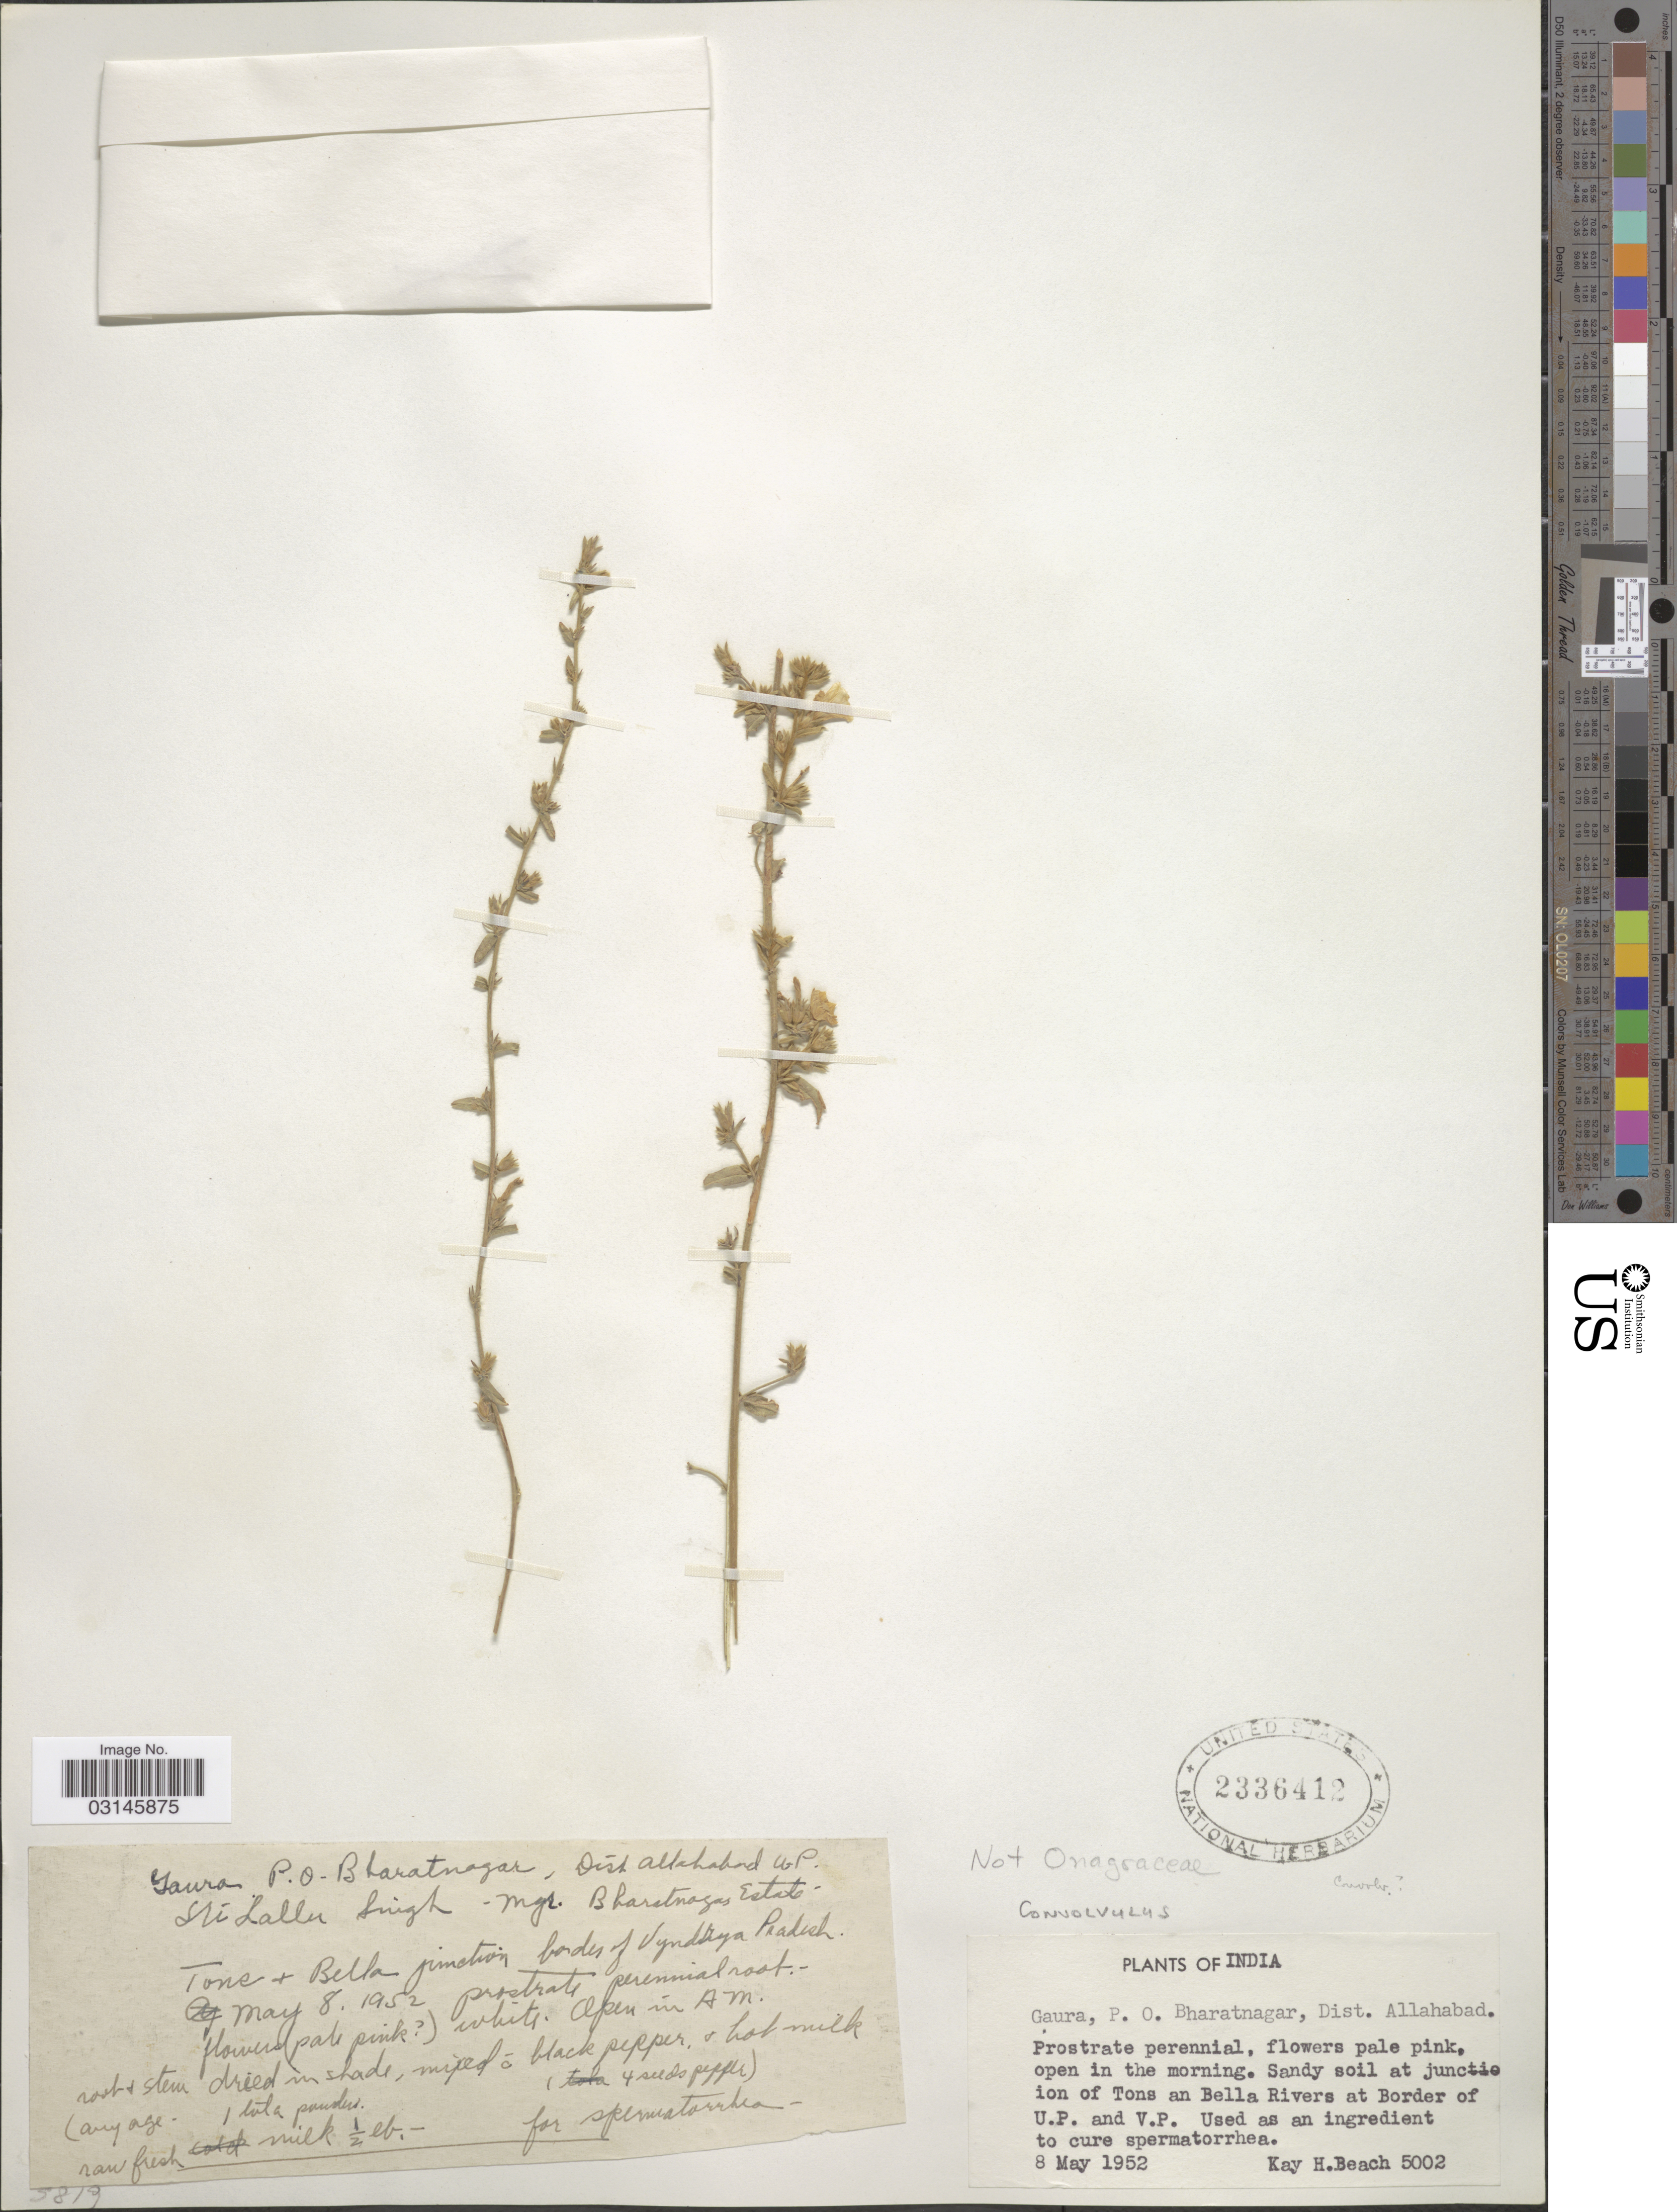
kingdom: Plantae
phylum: Tracheophyta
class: Magnoliopsida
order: Solanales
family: Convolvulaceae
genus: Convolvulus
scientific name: Convolvulus sp.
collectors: K. H. Beach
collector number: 5002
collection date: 1952-05-08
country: India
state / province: Uttar Pradesh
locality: Gaura, P.O. Bharatnagar, Dist. Allahabad U.P. Sandy soil at junction of Tons an Bella Rivers at Border of U.P. and V.P.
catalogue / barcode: US 2336412